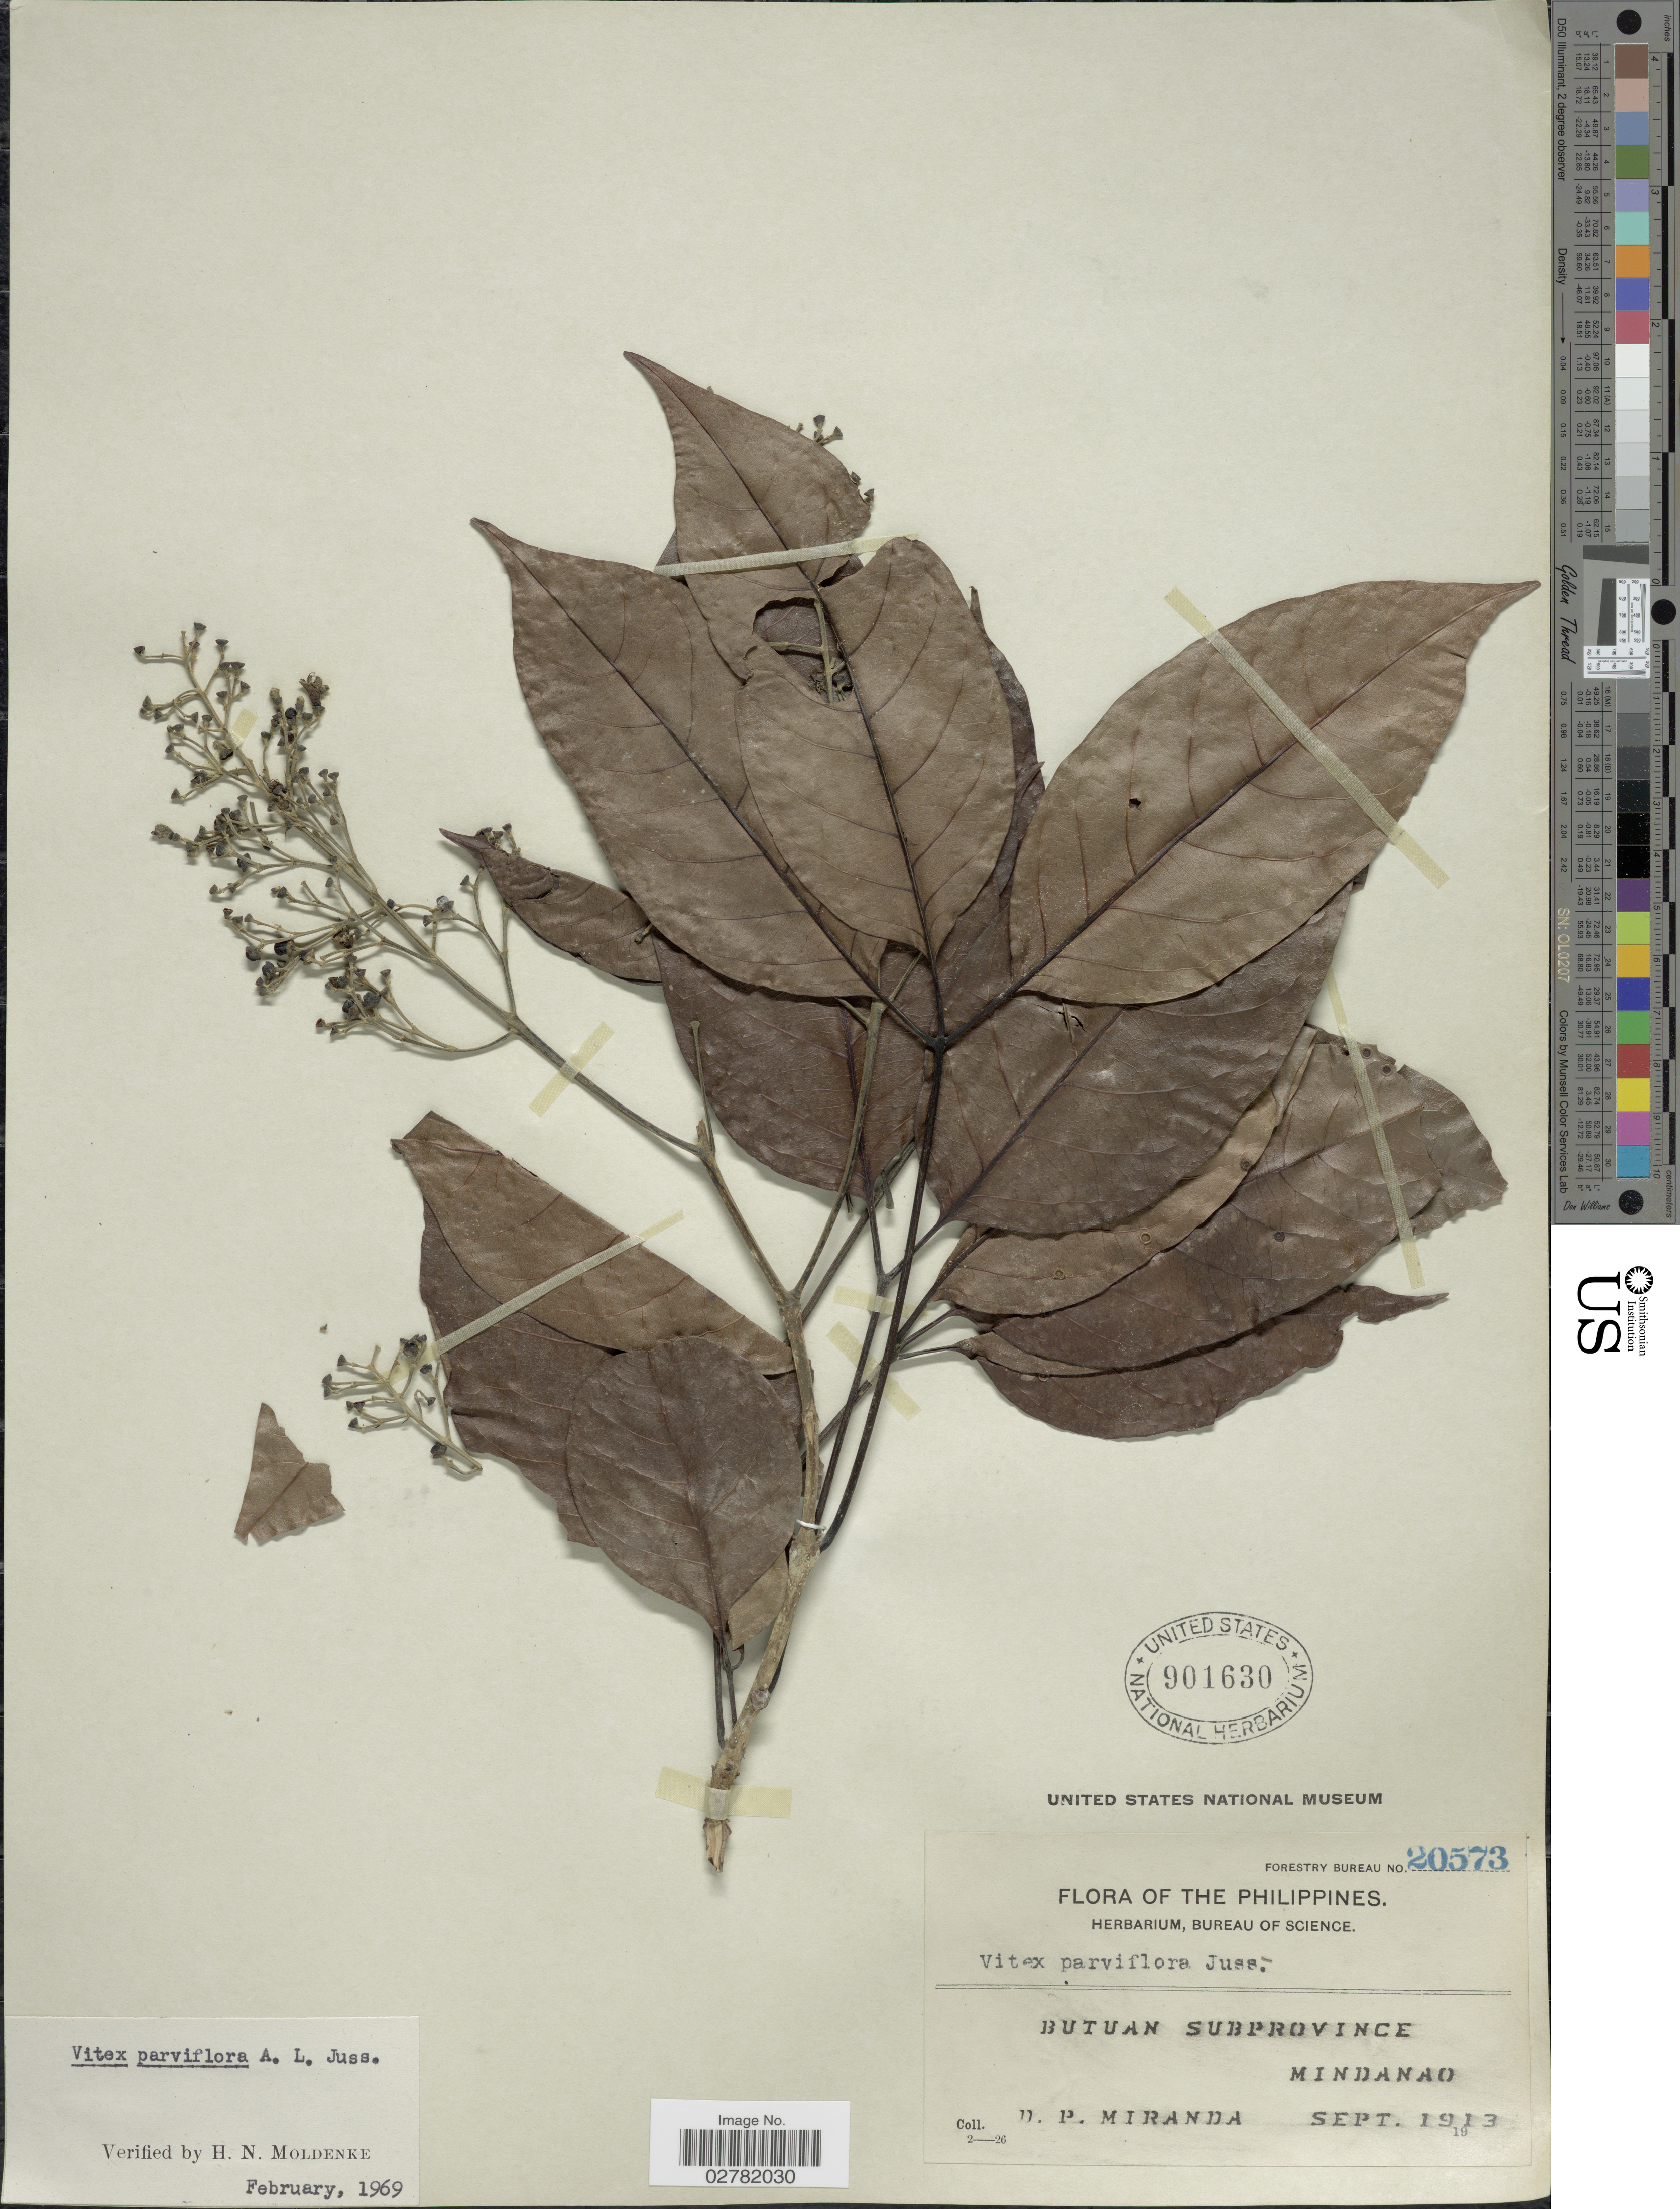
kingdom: Plantae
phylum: Tracheophyta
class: Magnoliopsida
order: Lamiales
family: Lamiaceae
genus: Vitex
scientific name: Vitex parviflora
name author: A. Juss.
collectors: D. P. Miranda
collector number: Forestry Bureau 20573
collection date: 1913-09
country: Philippines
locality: Butuan Subprovince. Mindanao.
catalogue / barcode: US 901630